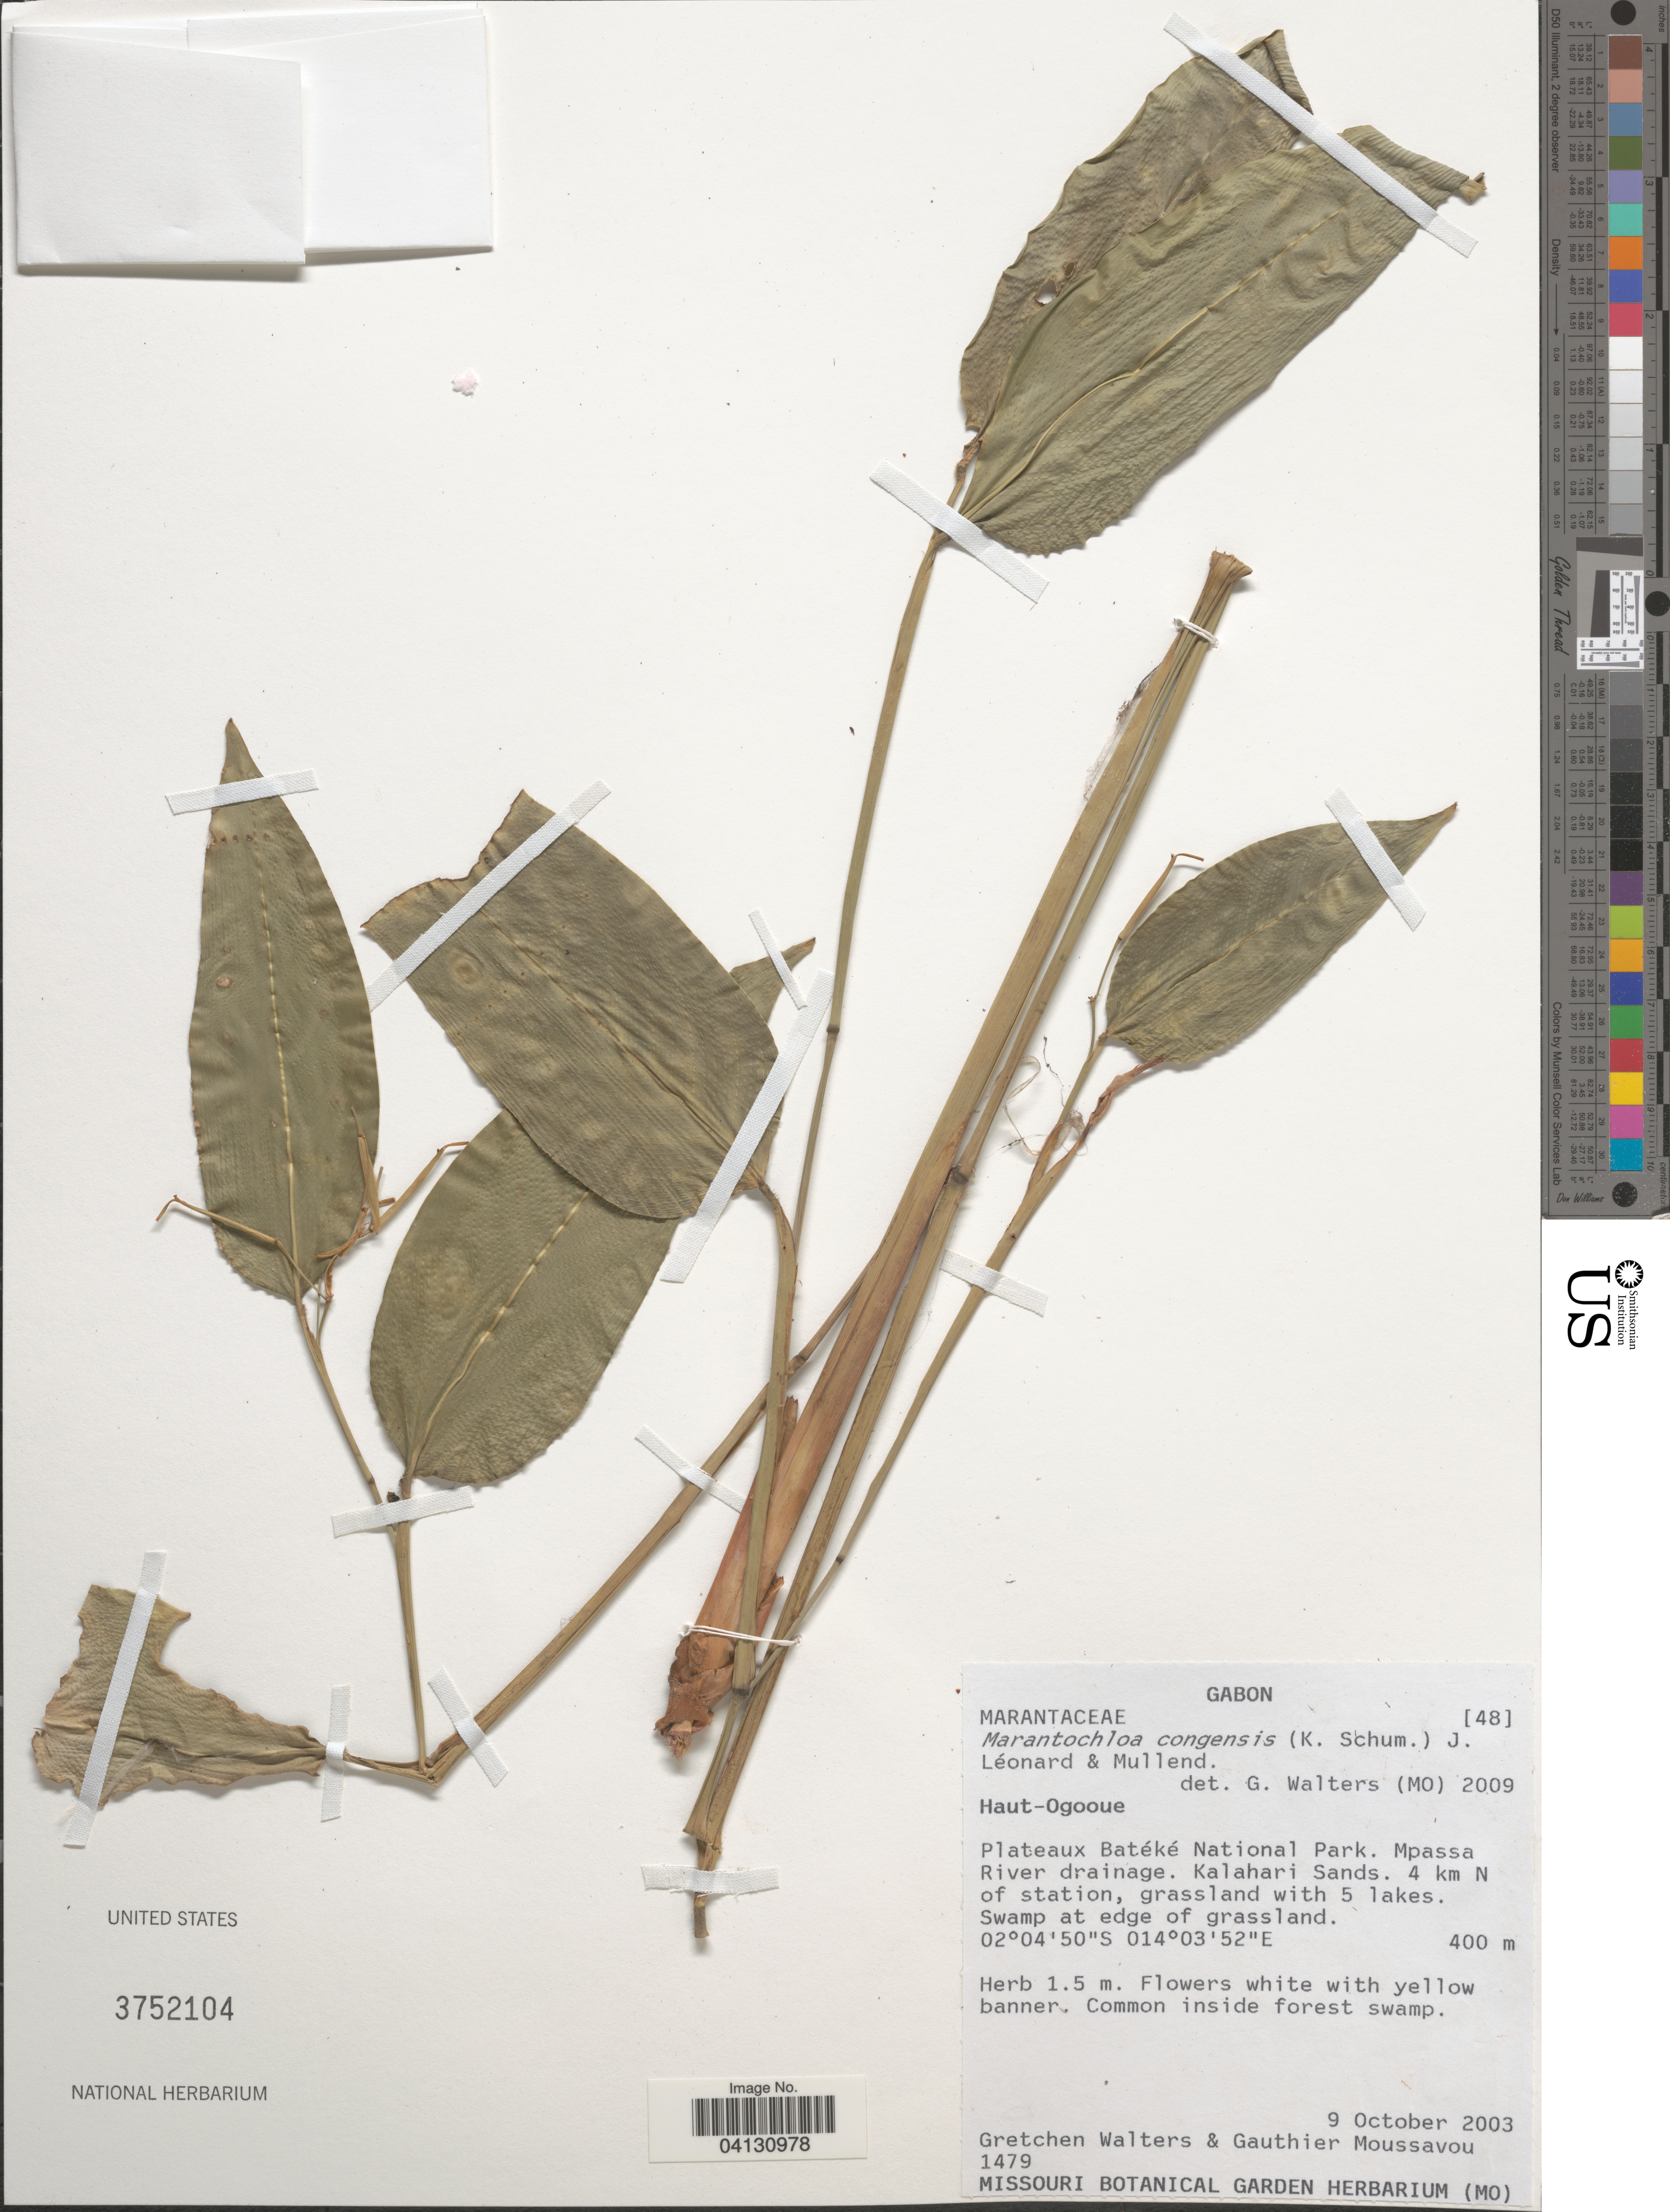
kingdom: Plantae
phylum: Tracheophyta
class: Liliopsida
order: Zingiberales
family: Marantaceae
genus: Marantochloa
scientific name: Marantochloa congensis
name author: (K. Schum.) J. Léonard & Mullend.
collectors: G. Walters & G. Moussavou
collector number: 1479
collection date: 2003-10-09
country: Gabon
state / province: Haut-Ogooue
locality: Plateax Batéké National Park. Mpassa River drainage. Kalahari Sands. 4 km N of station, grassland with 5 lakes.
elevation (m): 400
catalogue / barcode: US 3752104